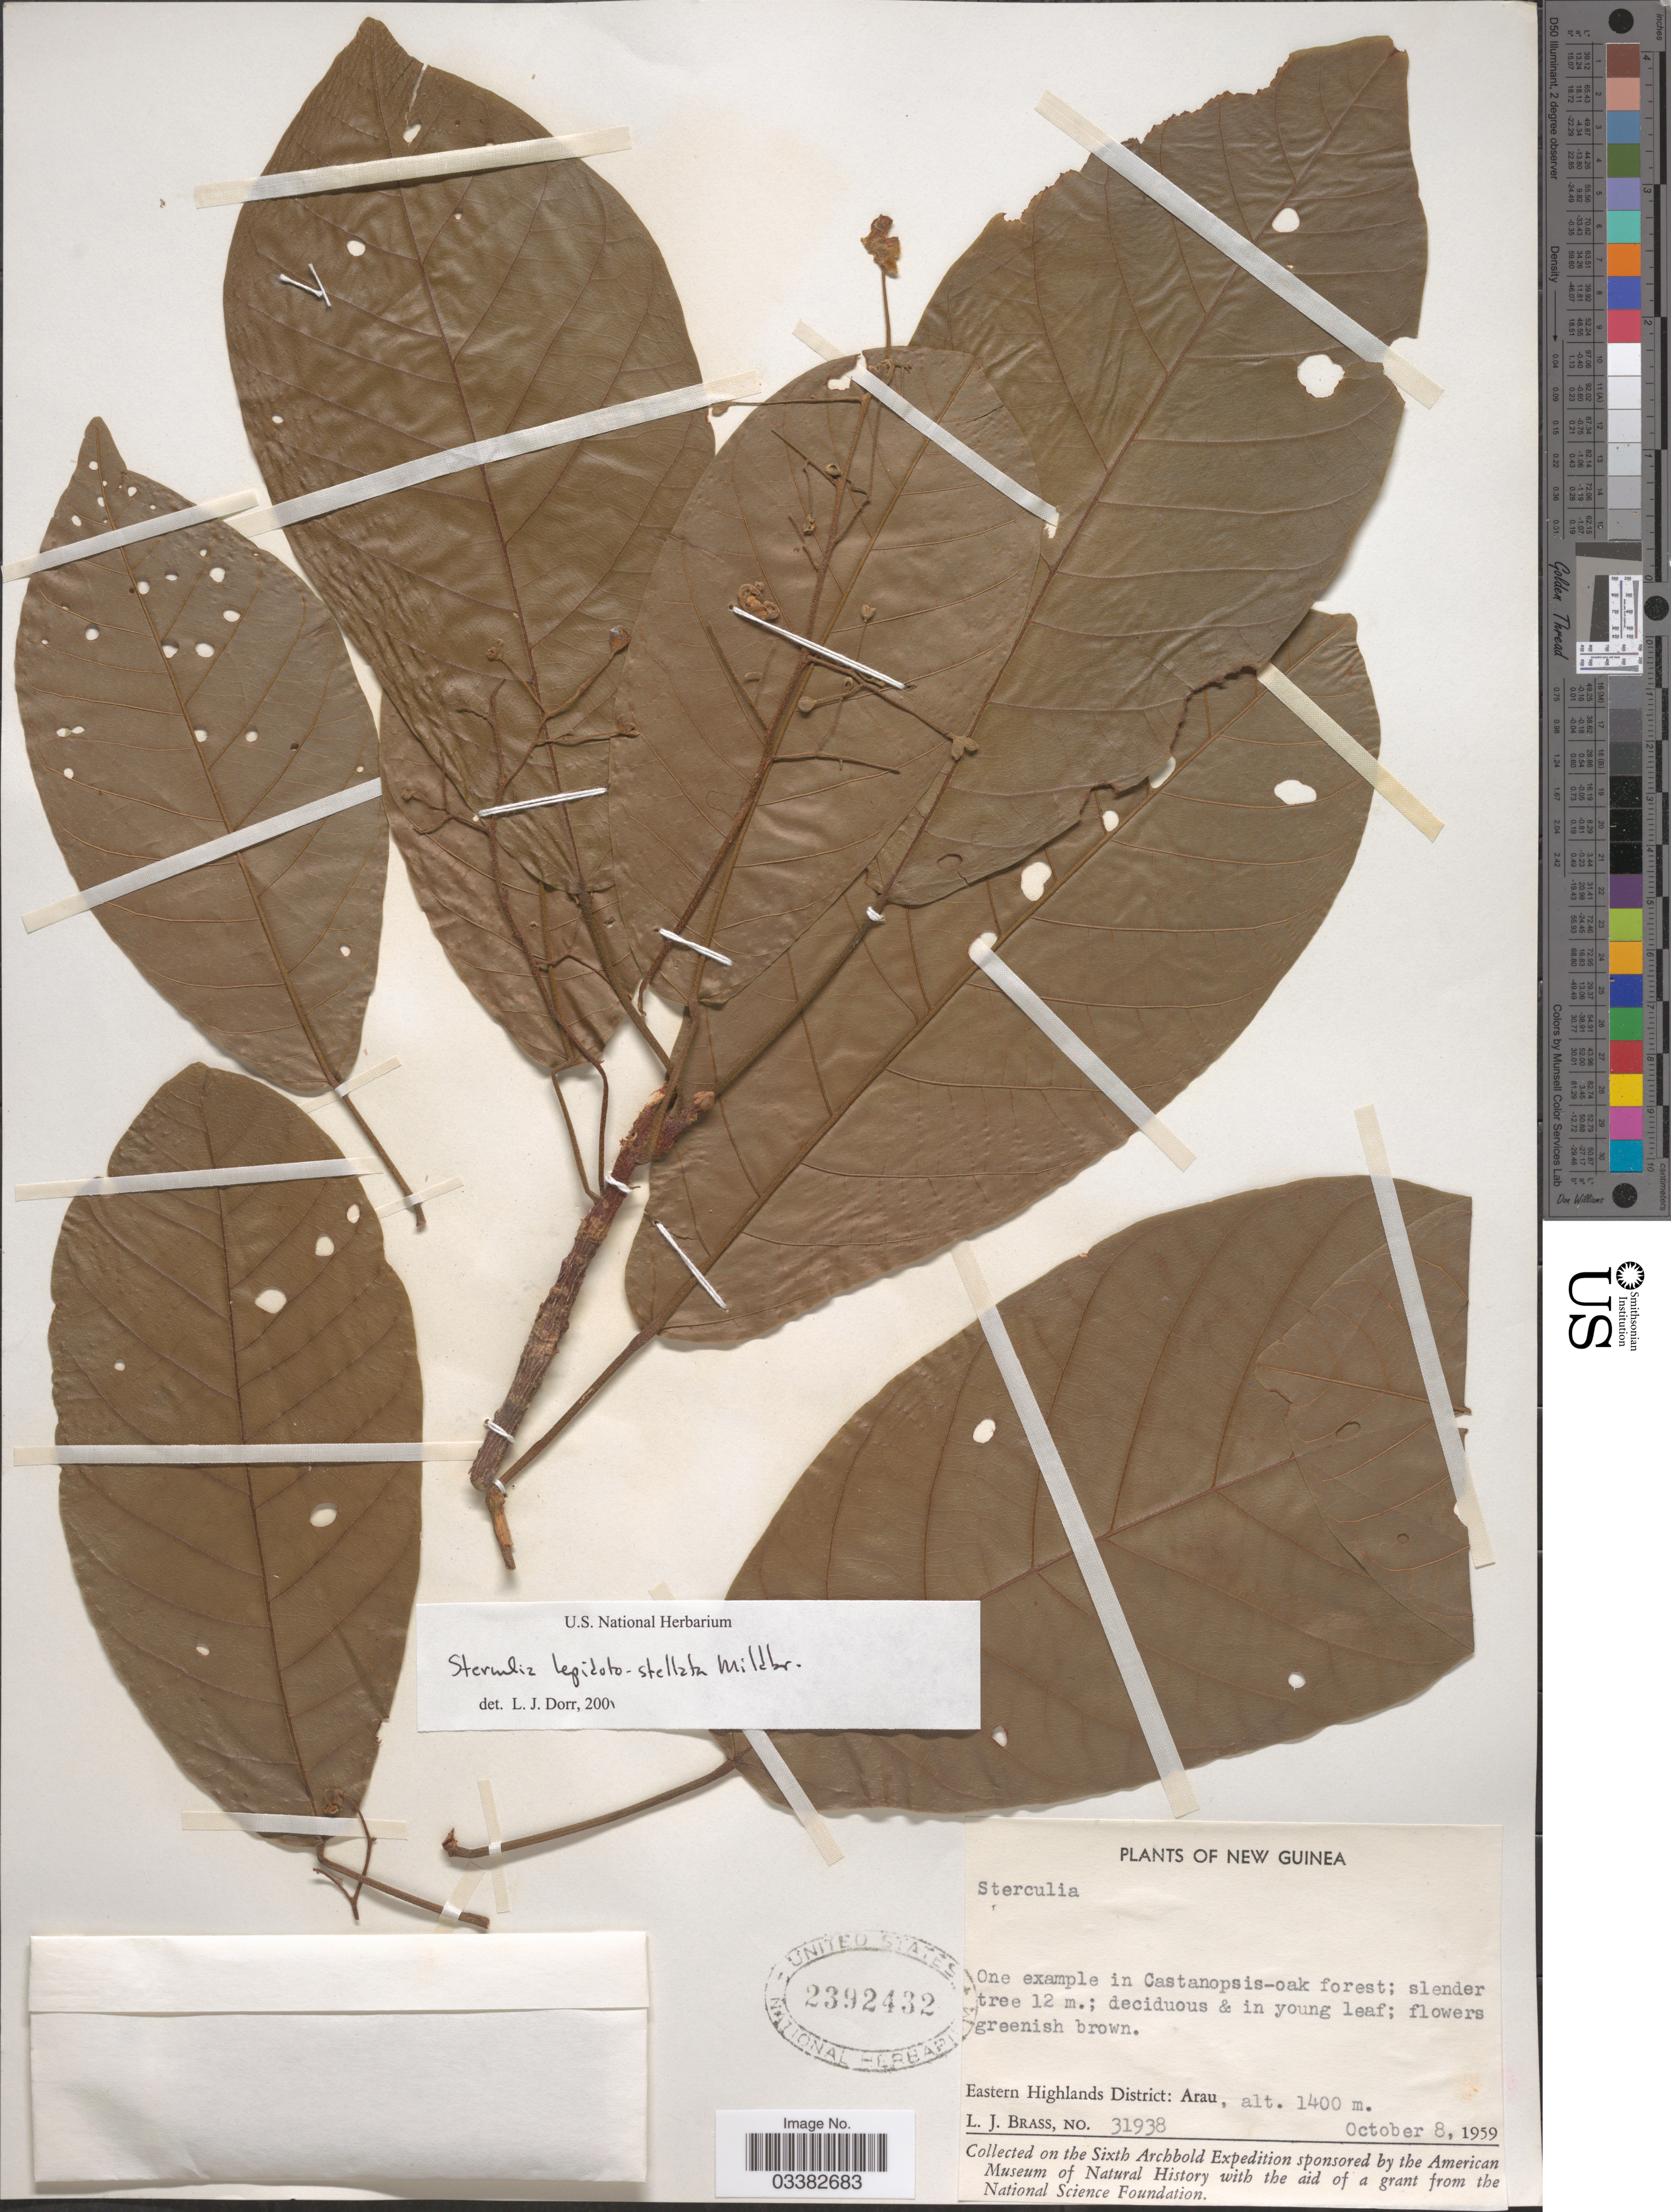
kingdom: Plantae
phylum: Tracheophyta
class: Magnoliopsida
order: Malvales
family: Malvaceae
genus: Sterculia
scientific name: Sterculia lepidostellata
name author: Mildbr.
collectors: L. J. Brass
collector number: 31938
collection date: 1959-10-08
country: Papua New Guinea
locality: New Guinea. Eastern Highlands District: Arau.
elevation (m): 1400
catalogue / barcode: US 2392432